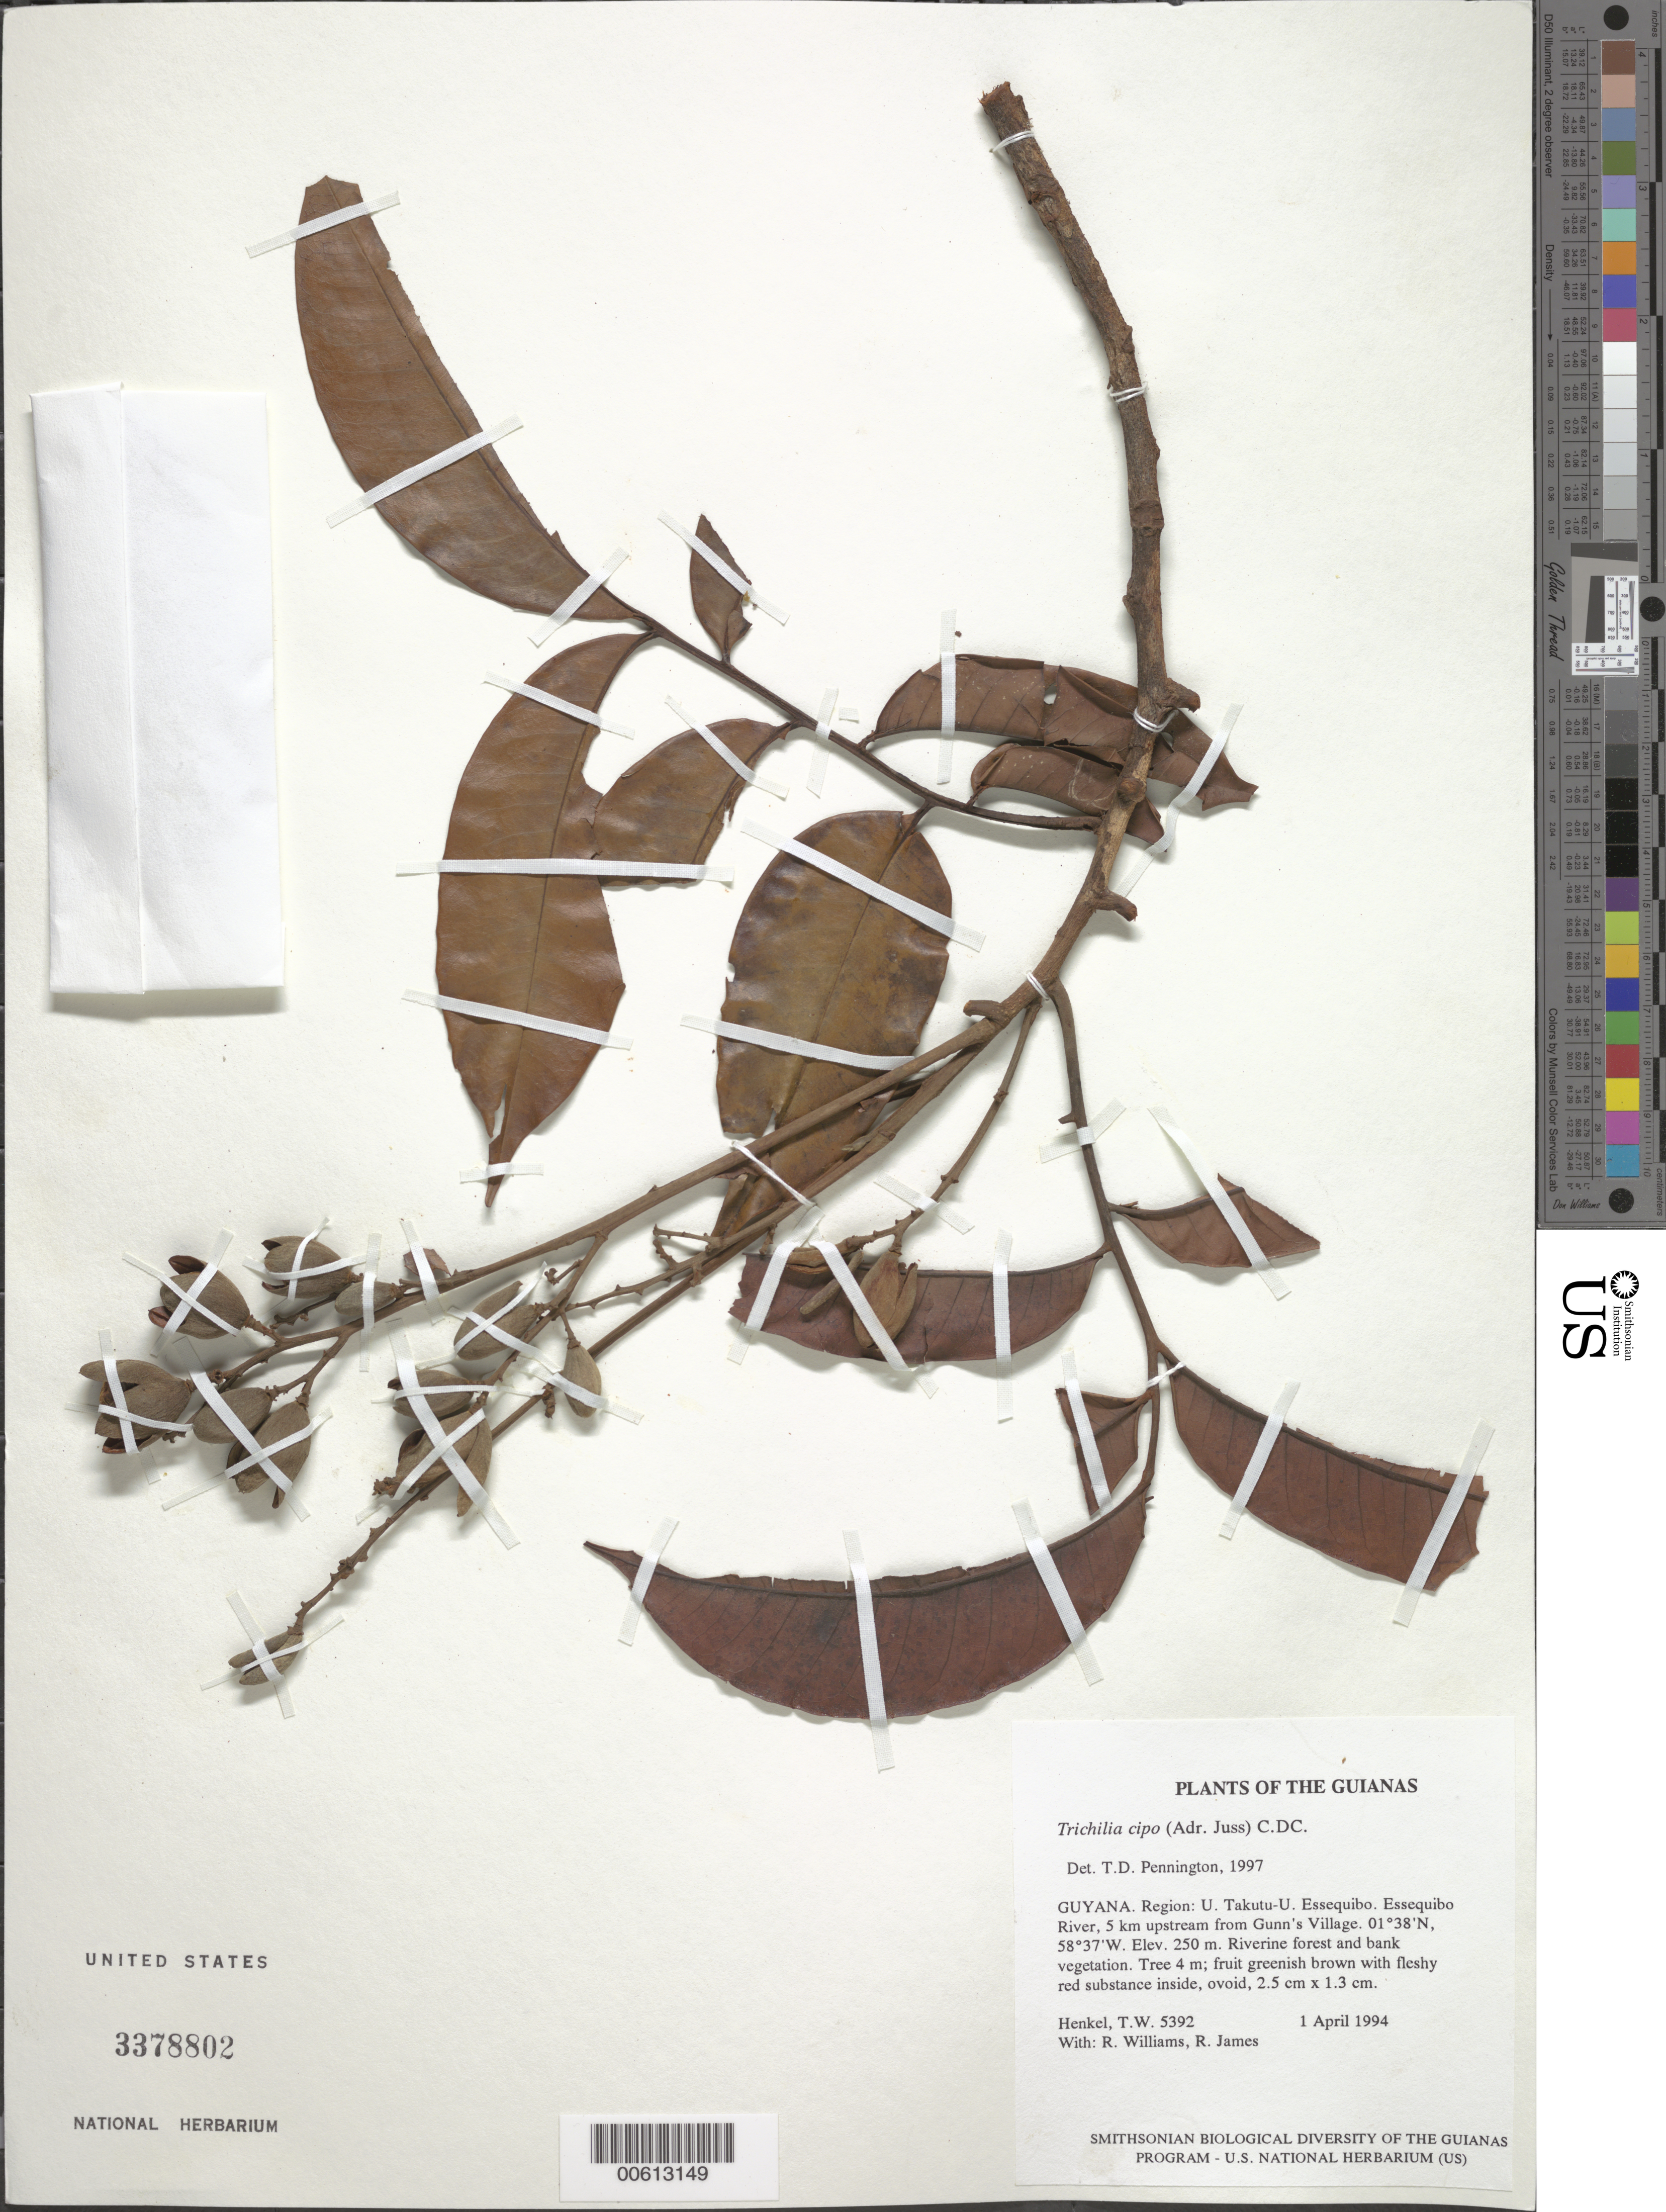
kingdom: Plantae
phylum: Tracheophyta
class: Magnoliopsida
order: Sapindales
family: Meliaceae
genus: Trichilia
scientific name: Trichilia cipo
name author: (A. Juss.) C. DC.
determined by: Pennington, T. D., (K)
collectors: T. Henkel, R. Williams & R. James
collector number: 5392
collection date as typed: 1 April 1994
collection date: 1994-04-01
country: Guyana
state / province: U. Takutu-U. Essequibo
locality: Essequibo River, 5 km upstream from Gunn's Village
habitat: Riverine forest and bank vegetation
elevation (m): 250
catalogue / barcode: US 3378802